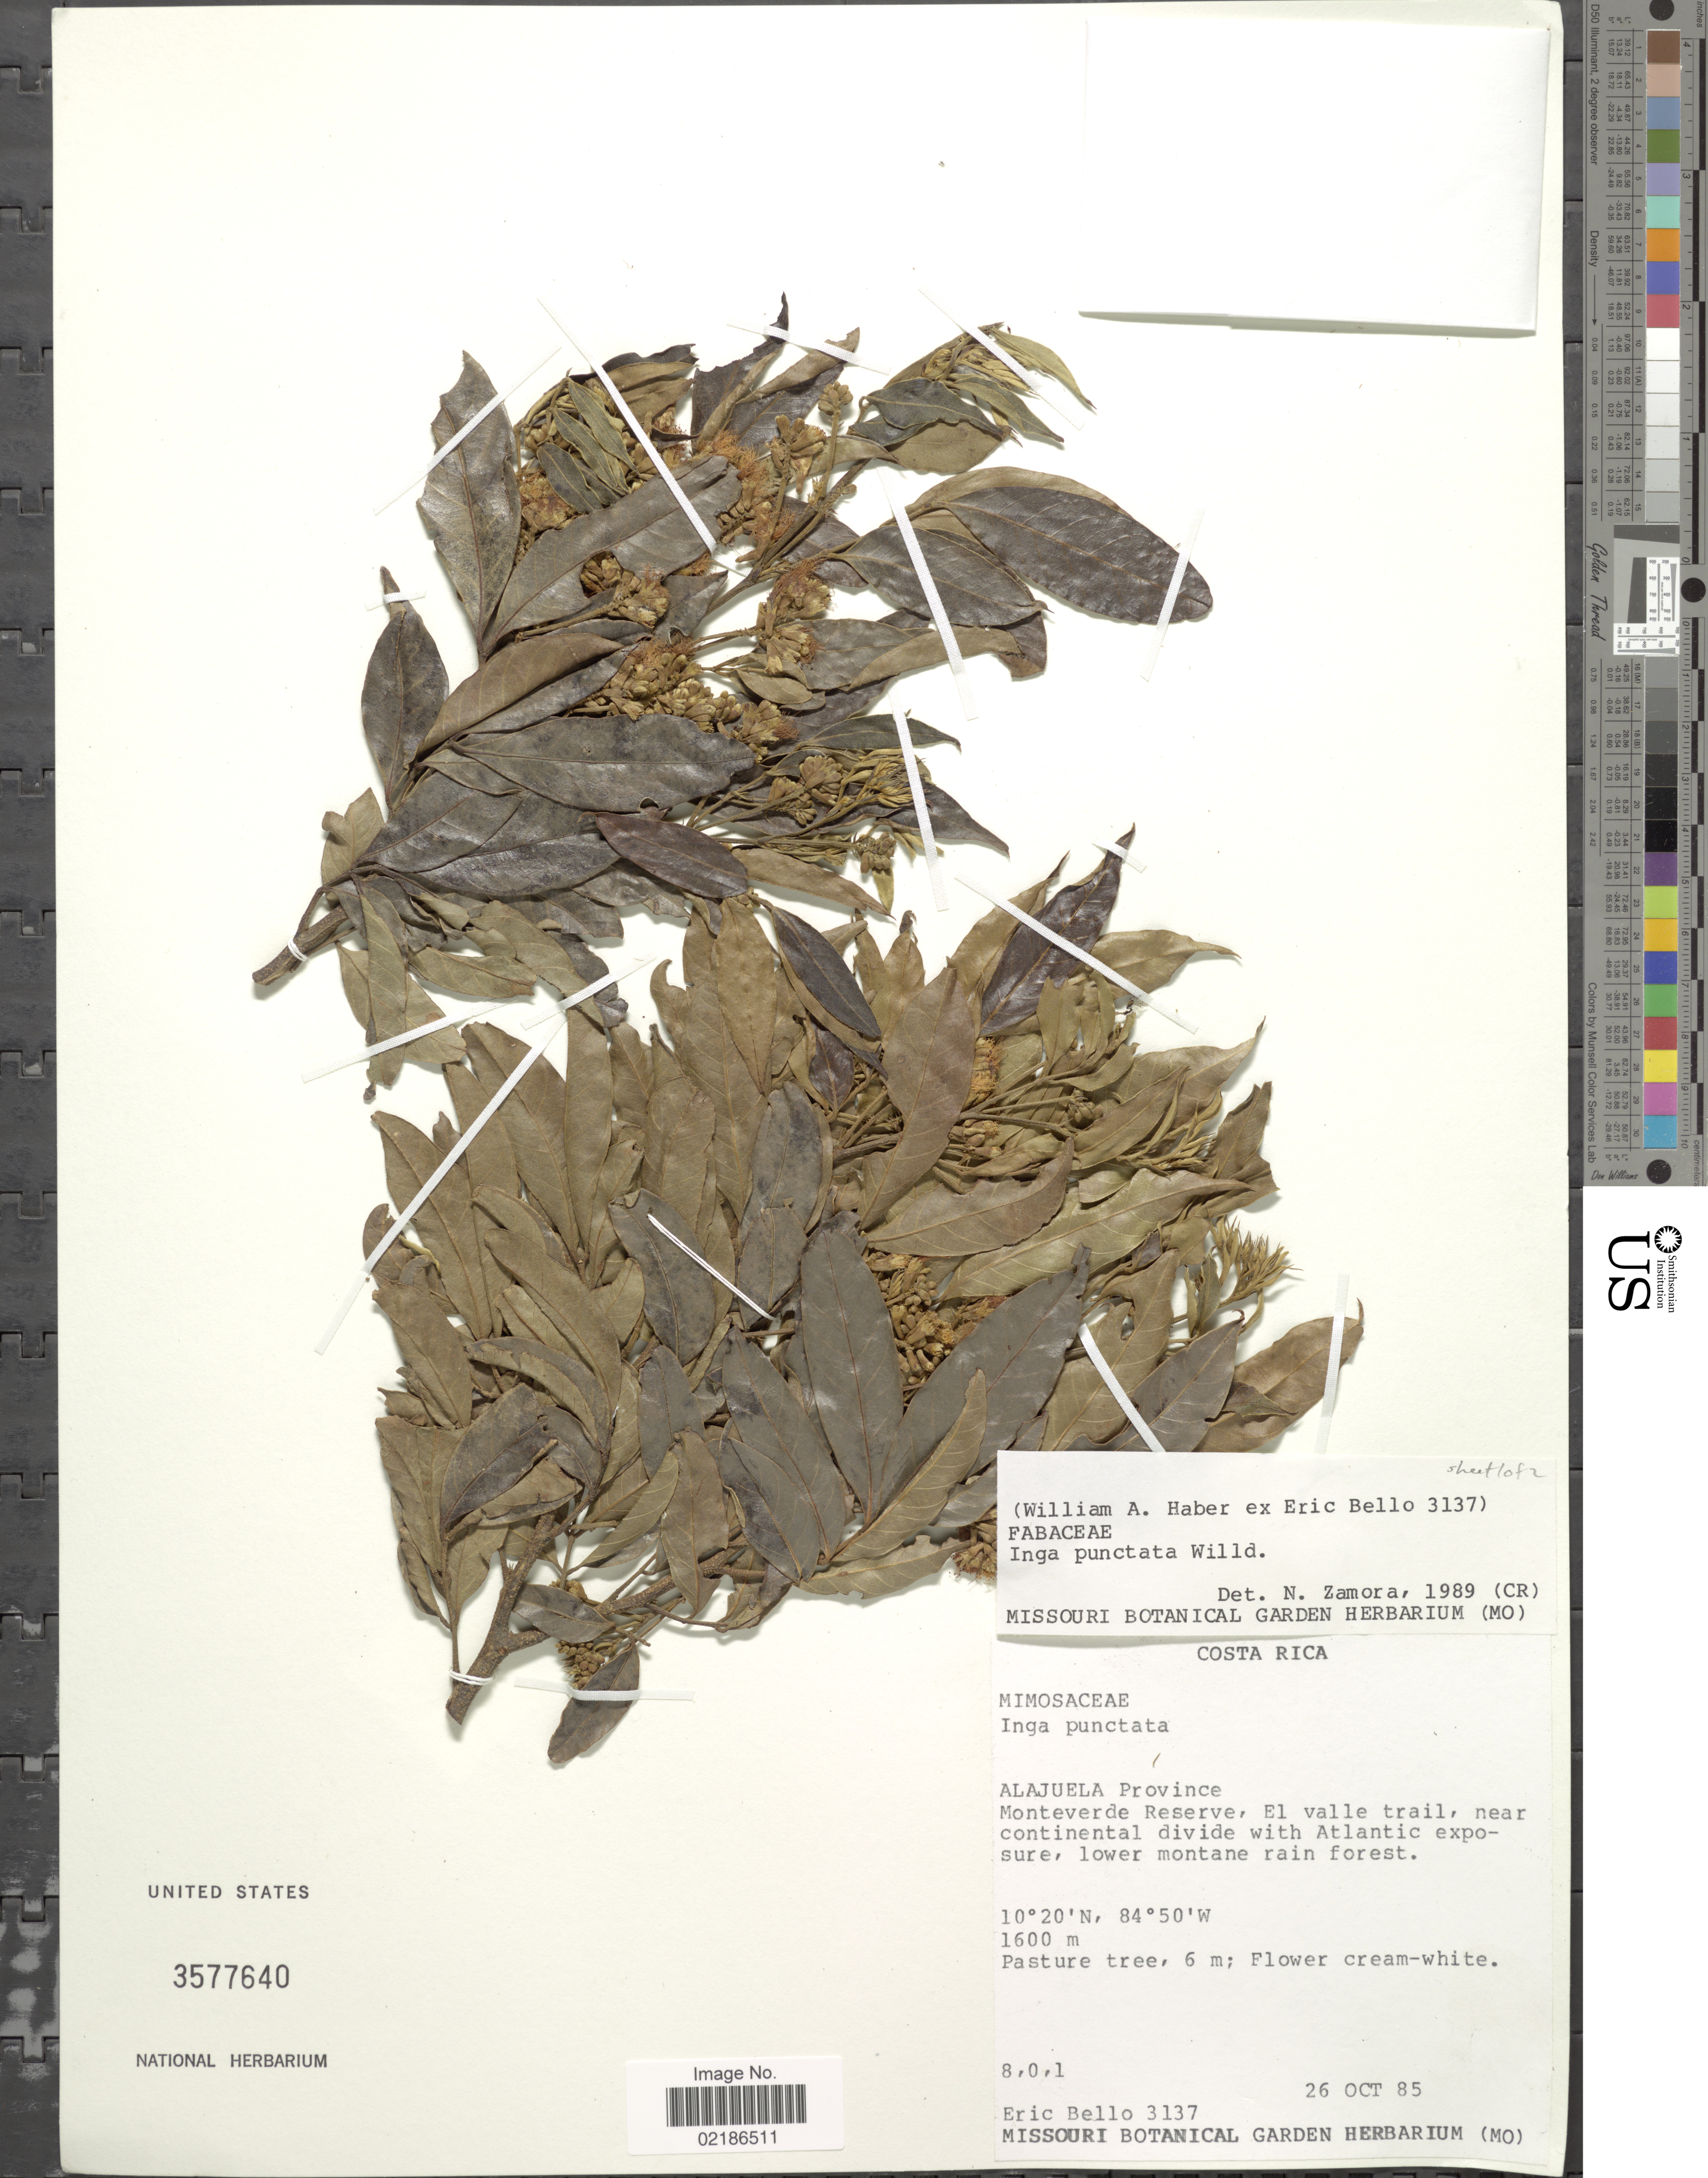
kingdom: Plantae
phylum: Tracheophyta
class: Magnoliopsida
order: Fabales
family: Fabaceae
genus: Inga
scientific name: Inga punctata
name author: Willd.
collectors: E. Bello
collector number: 3137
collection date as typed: Transcribed d/m/y: 26/10/85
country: Costa Rica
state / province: Alajuela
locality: Monteverde Reserve, El Valle trail, near continental divide with Atlantic exposure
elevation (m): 1600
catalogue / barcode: US 3577640